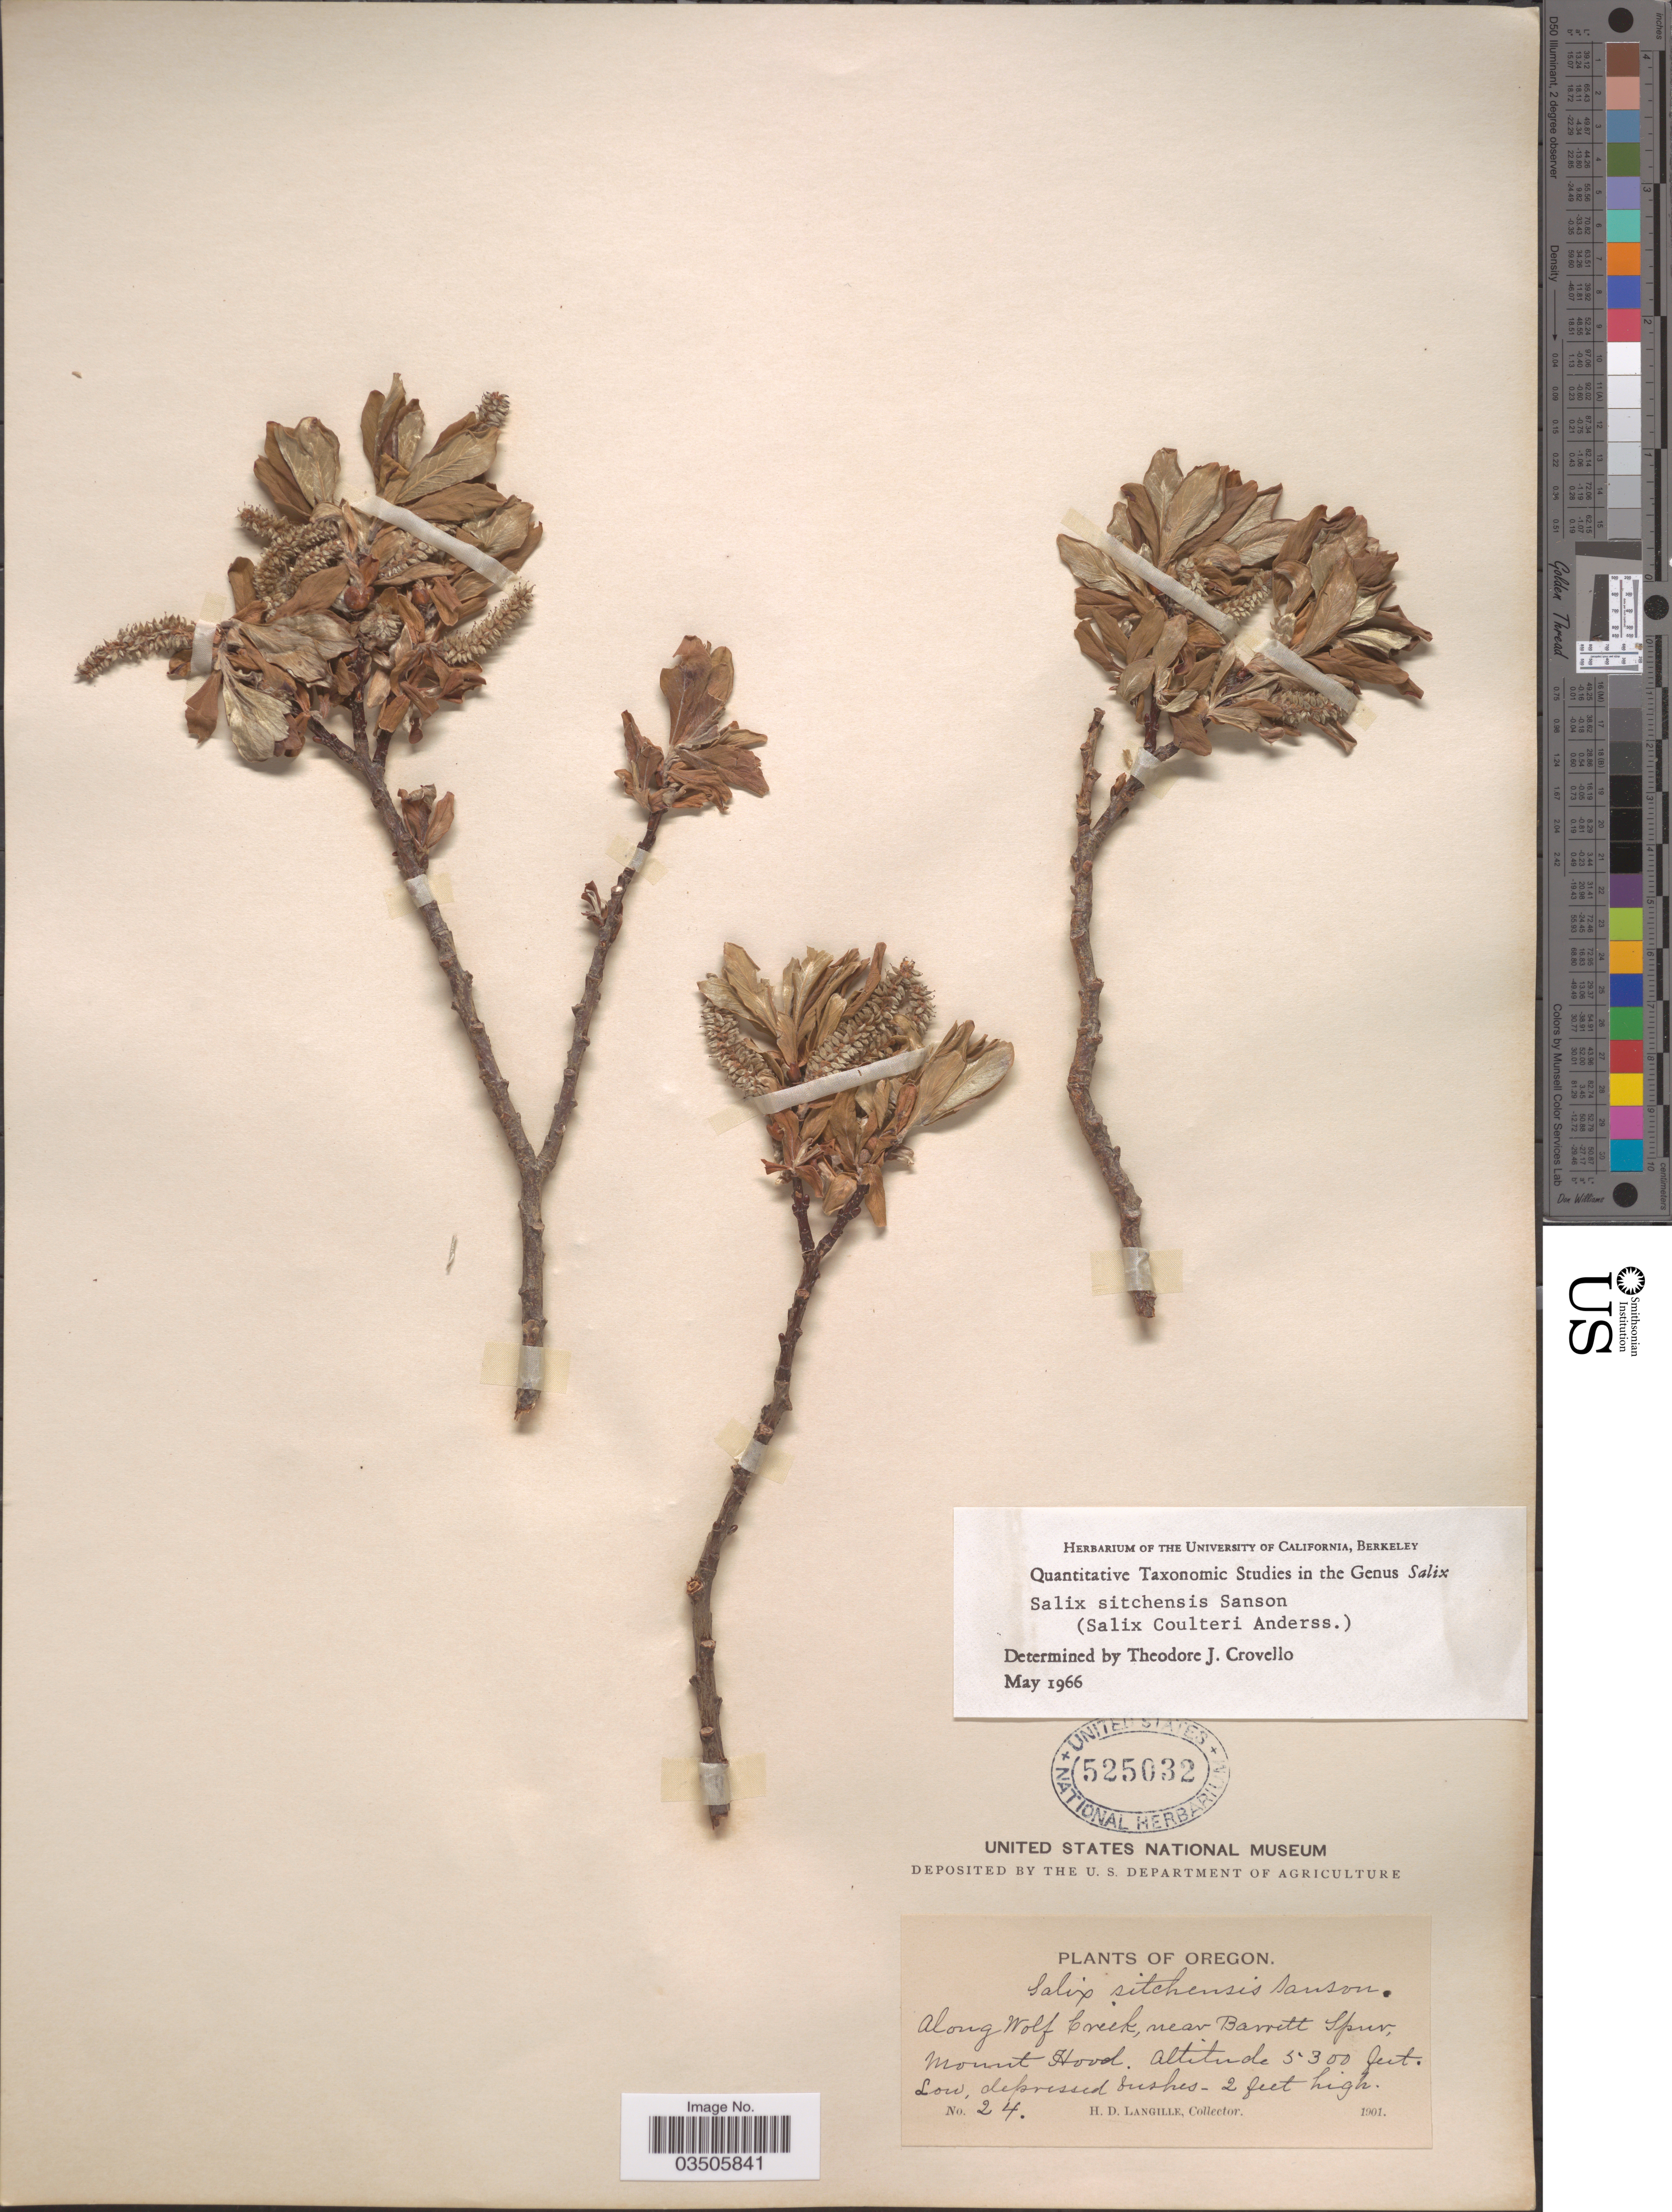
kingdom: Plantae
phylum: Tracheophyta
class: Magnoliopsida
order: Malpighiales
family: Salicaceae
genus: Salix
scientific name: Salix sitchensis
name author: Sanson ex Bong.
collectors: H. Langille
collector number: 24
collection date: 1901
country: United States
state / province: Oregon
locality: Along Wolf Creek, near Barrett Spur, Mount Hood.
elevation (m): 1615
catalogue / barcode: US 525032